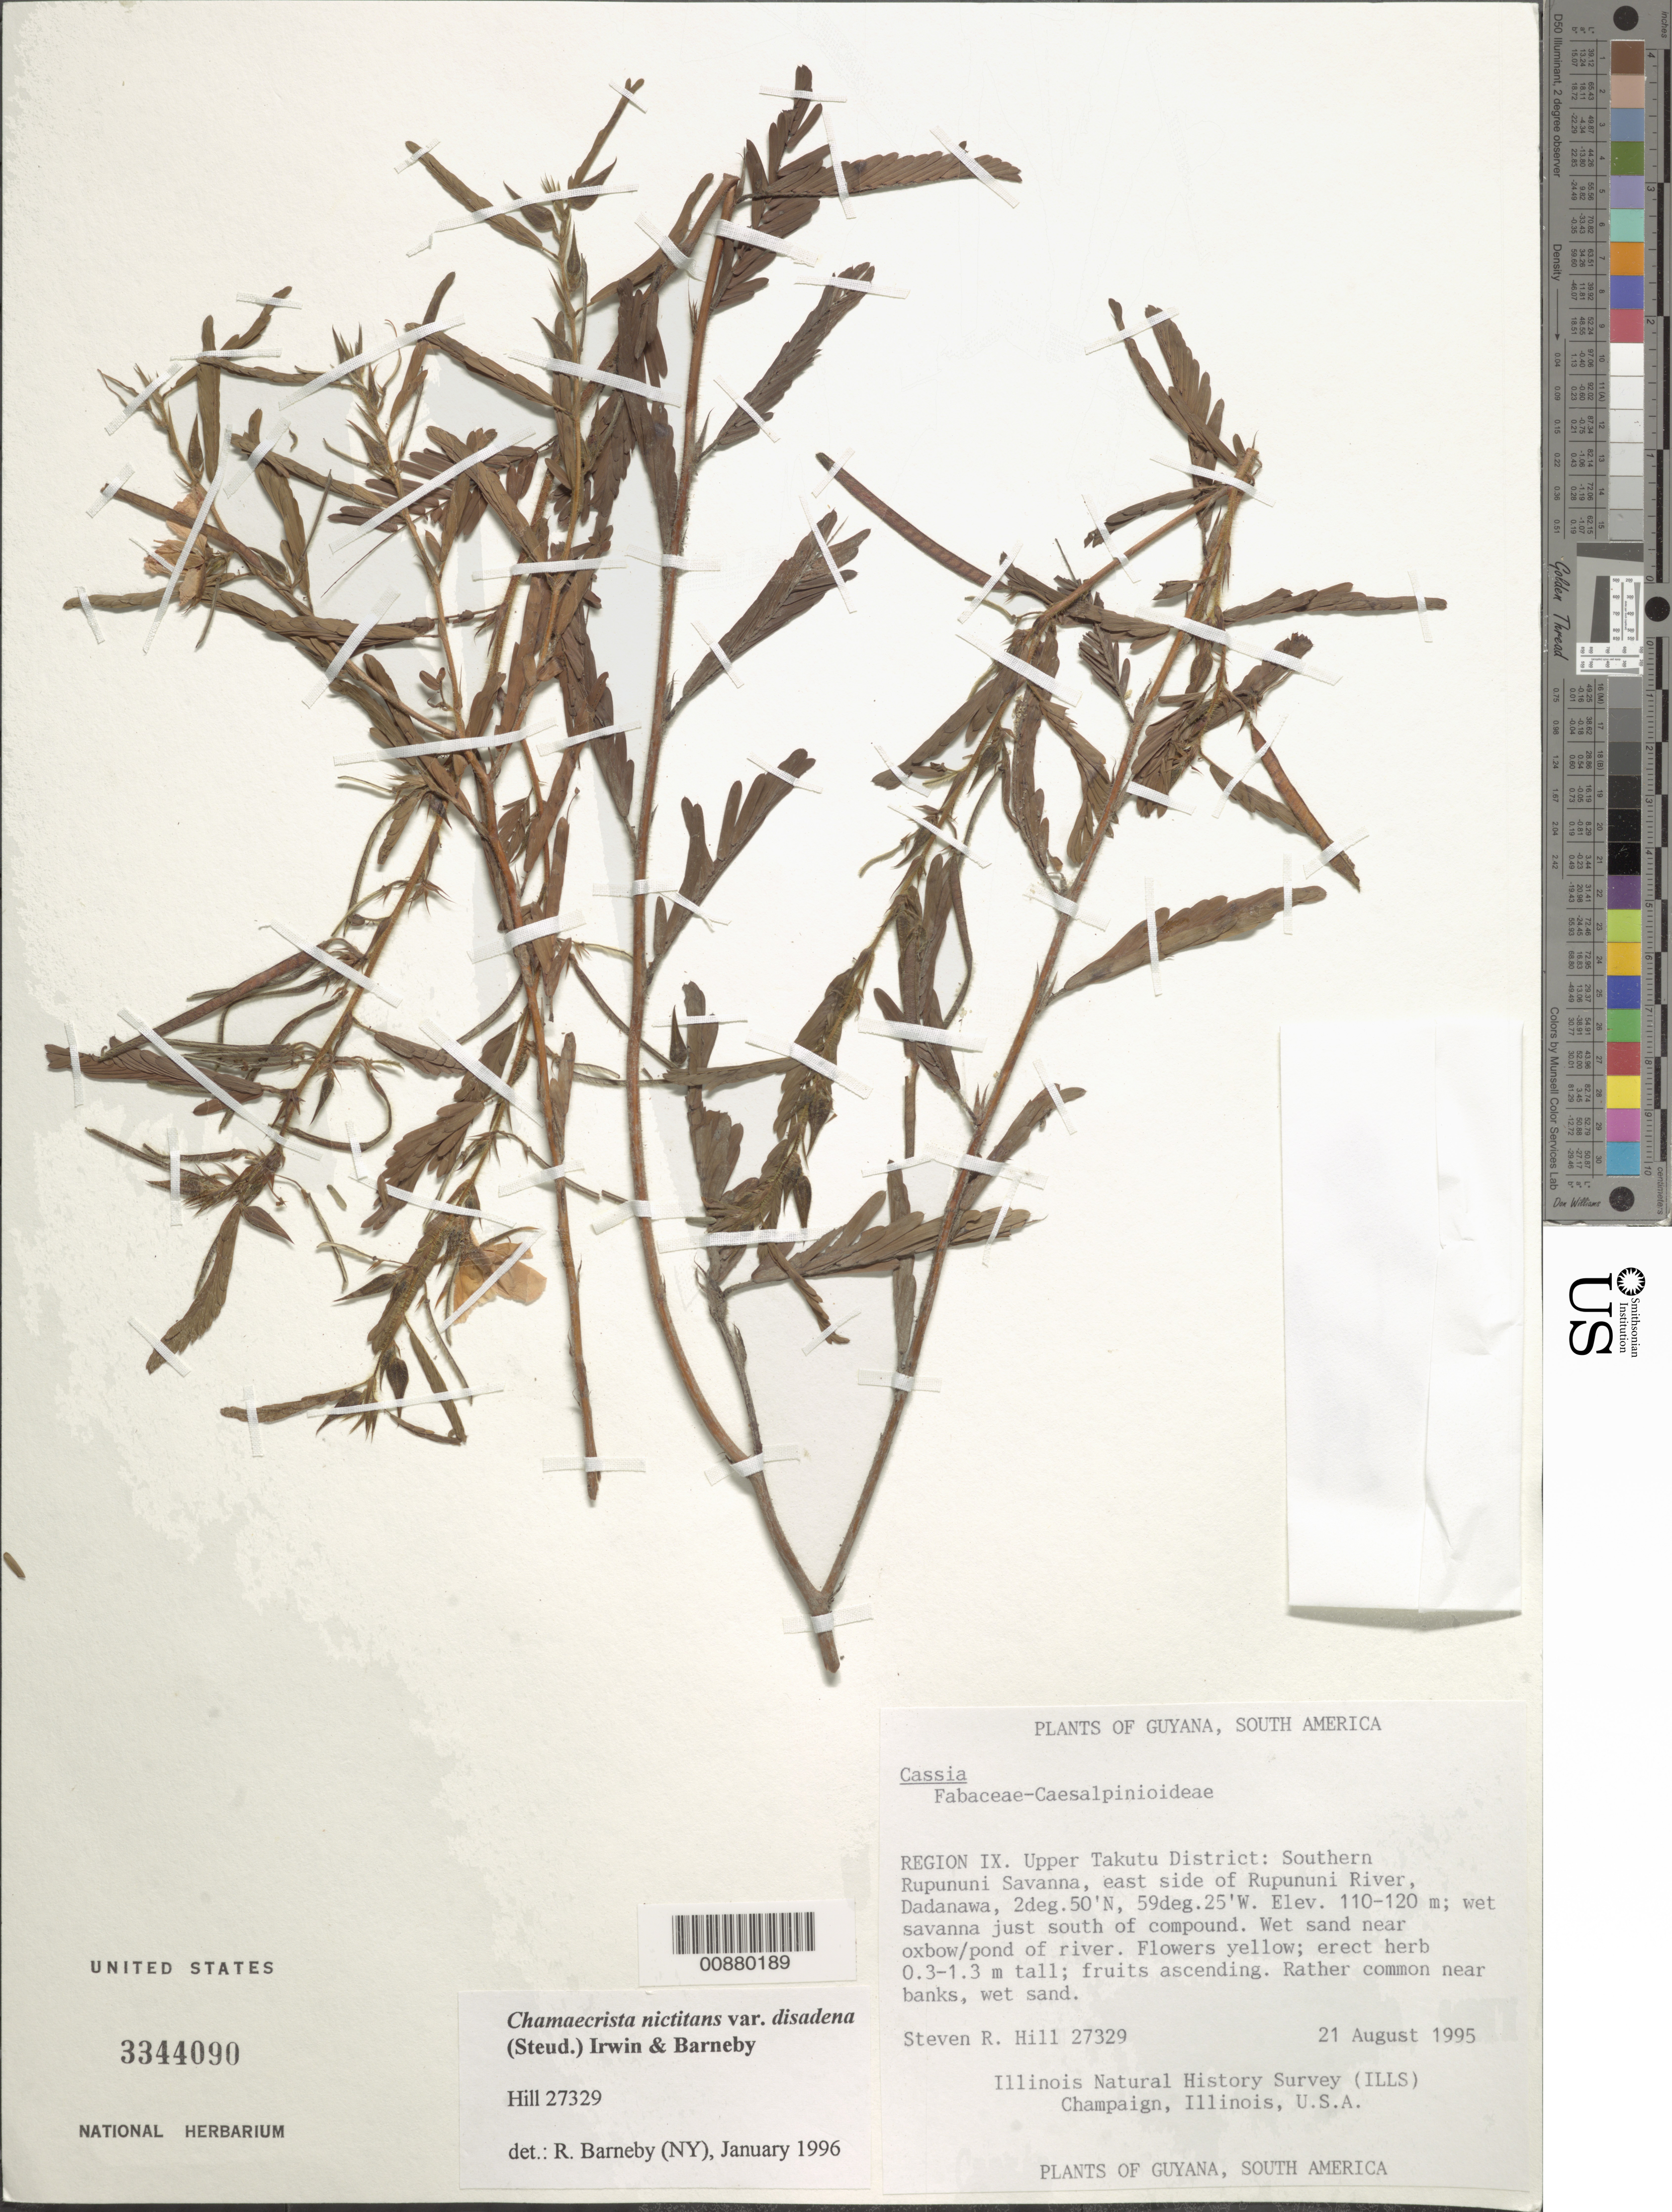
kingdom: Plantae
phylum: Tracheophyta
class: Magnoliopsida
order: Fabales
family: Fabaceae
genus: Chamaecrista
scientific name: Chamaecrista nictitans var. disadena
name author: (Steud.) H.S. Irwin & Barneby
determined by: Barneby, Rupert C., (NY)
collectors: S. R. Hill, C. N. Horn & J. H. Wiersema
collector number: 27329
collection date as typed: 21-Aug-95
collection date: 1995-08-21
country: Guyana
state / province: U. Takutu-U. Essequibo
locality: Dadanawa, southern Rupununi Savanna, E side of Rupununi R., just south of compound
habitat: Wet sand near oxbow/pond of river; wet savanna; near banks, wet sand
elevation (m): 110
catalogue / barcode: US 3344090